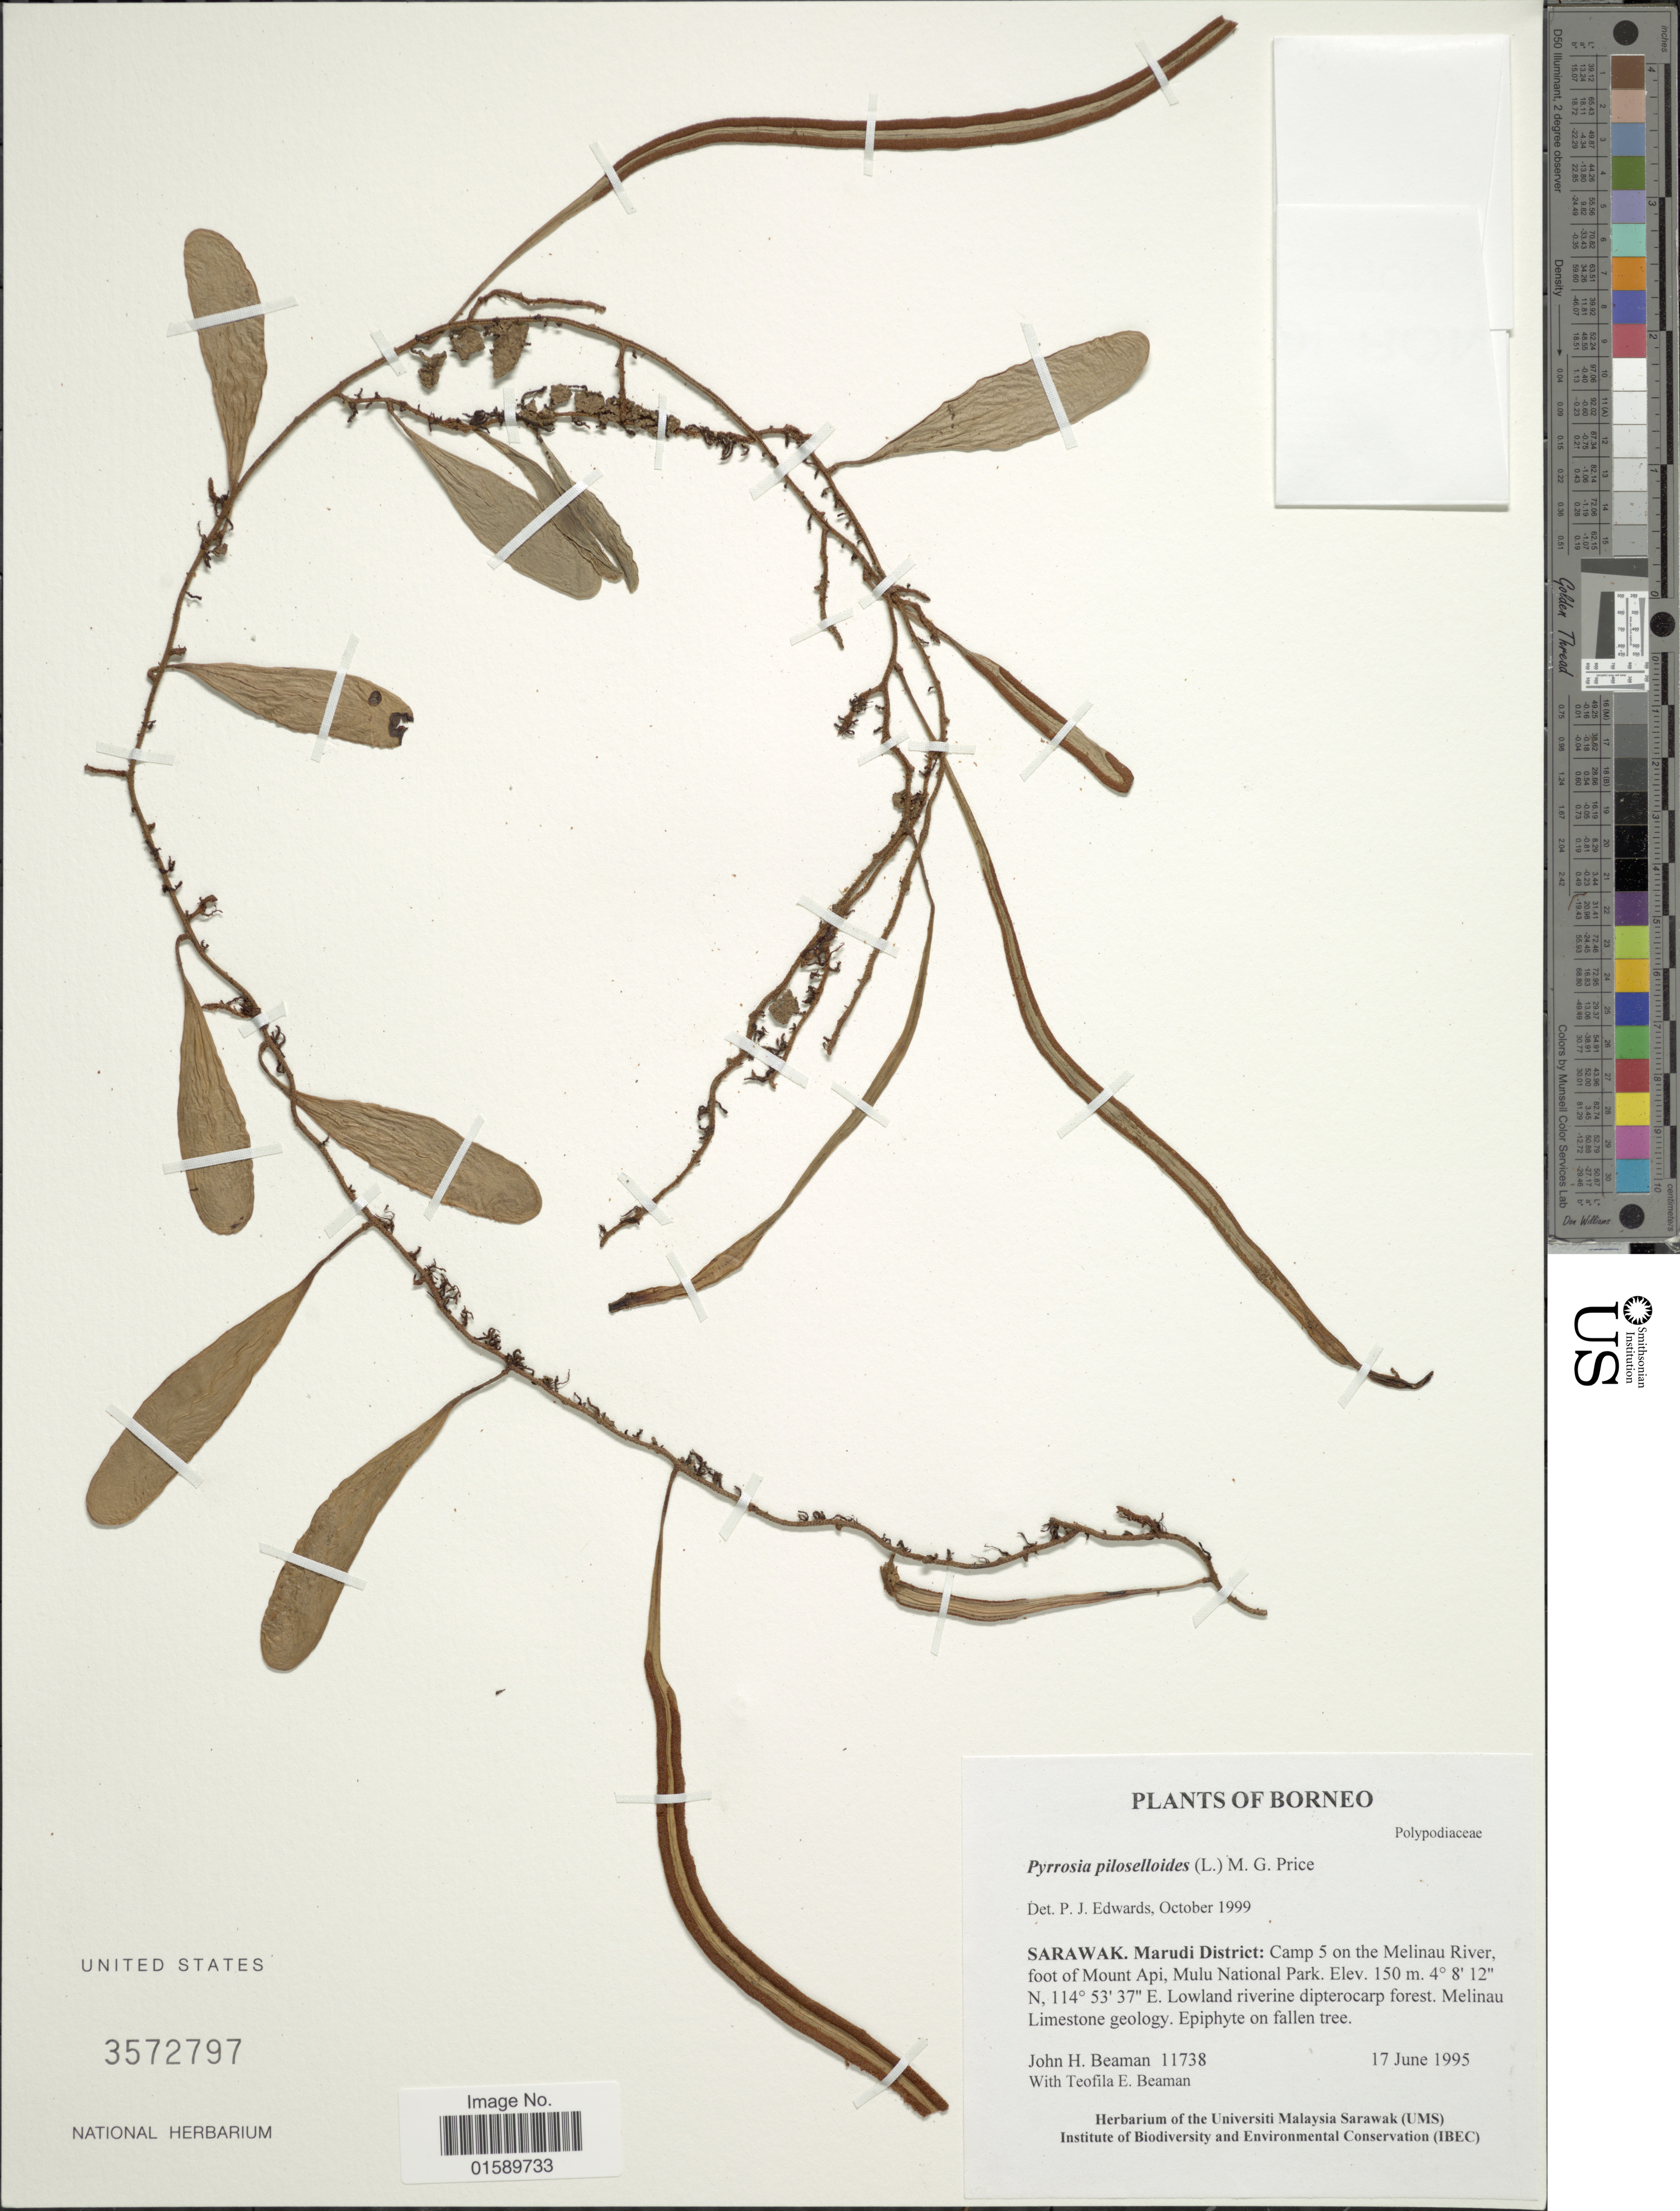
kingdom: Plantae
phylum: Tracheophyta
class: Polypodiopsida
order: Polypodiales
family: Polypodiaceae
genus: Pyrrosia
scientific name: Pyrrosia piloselloides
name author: (L.) M.G. Price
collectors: J. H. Beaman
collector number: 11738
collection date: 1995-06-17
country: Malaysia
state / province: Sarawak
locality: Sarawak. Marundi District: Camp 5 on the Melinau River foot of Mount Api, Mulu National Park.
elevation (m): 150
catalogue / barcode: US 3572797